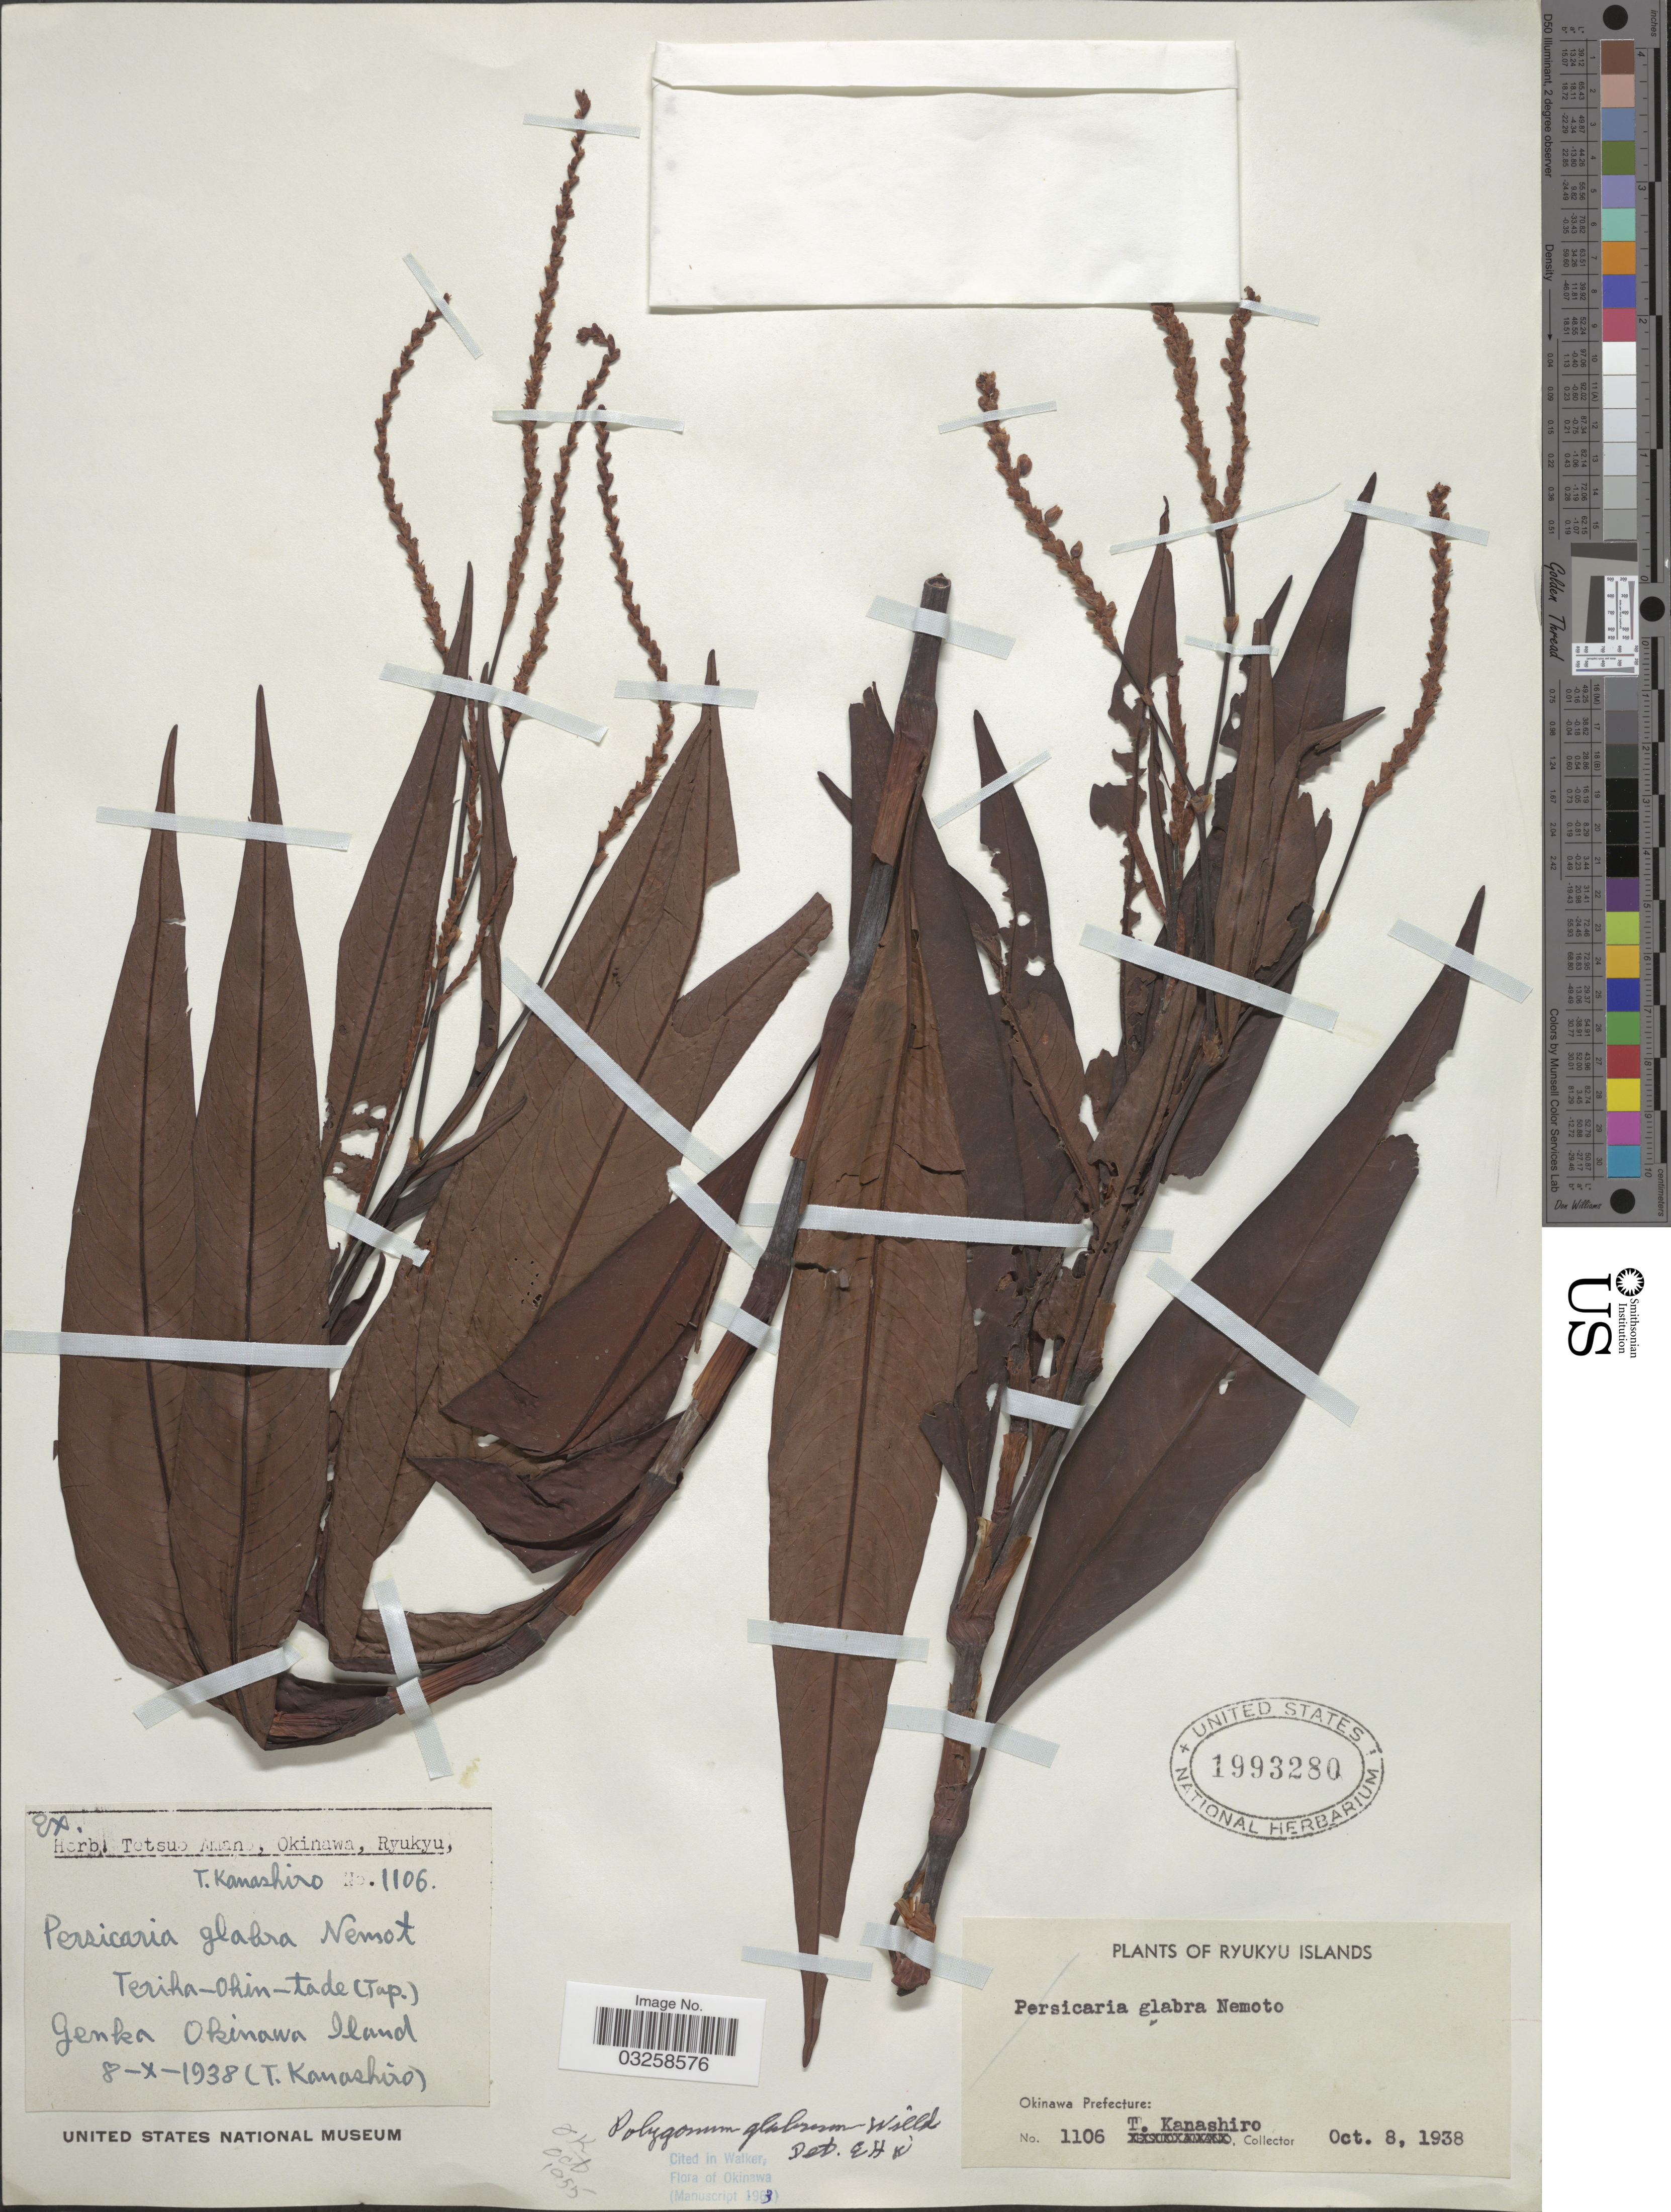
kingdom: Plantae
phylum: Tracheophyta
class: Magnoliopsida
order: Caryophyllales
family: Polygonaceae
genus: Persicaria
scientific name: Persicaria glabra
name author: (Willd.) M. Gómez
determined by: U.S. National Herbarium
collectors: T. Kanashiro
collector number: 1106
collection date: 1938-10-08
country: Japan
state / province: Okinawa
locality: Ryukyu Islands. Okinawa Prefecture.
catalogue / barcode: US 1993280